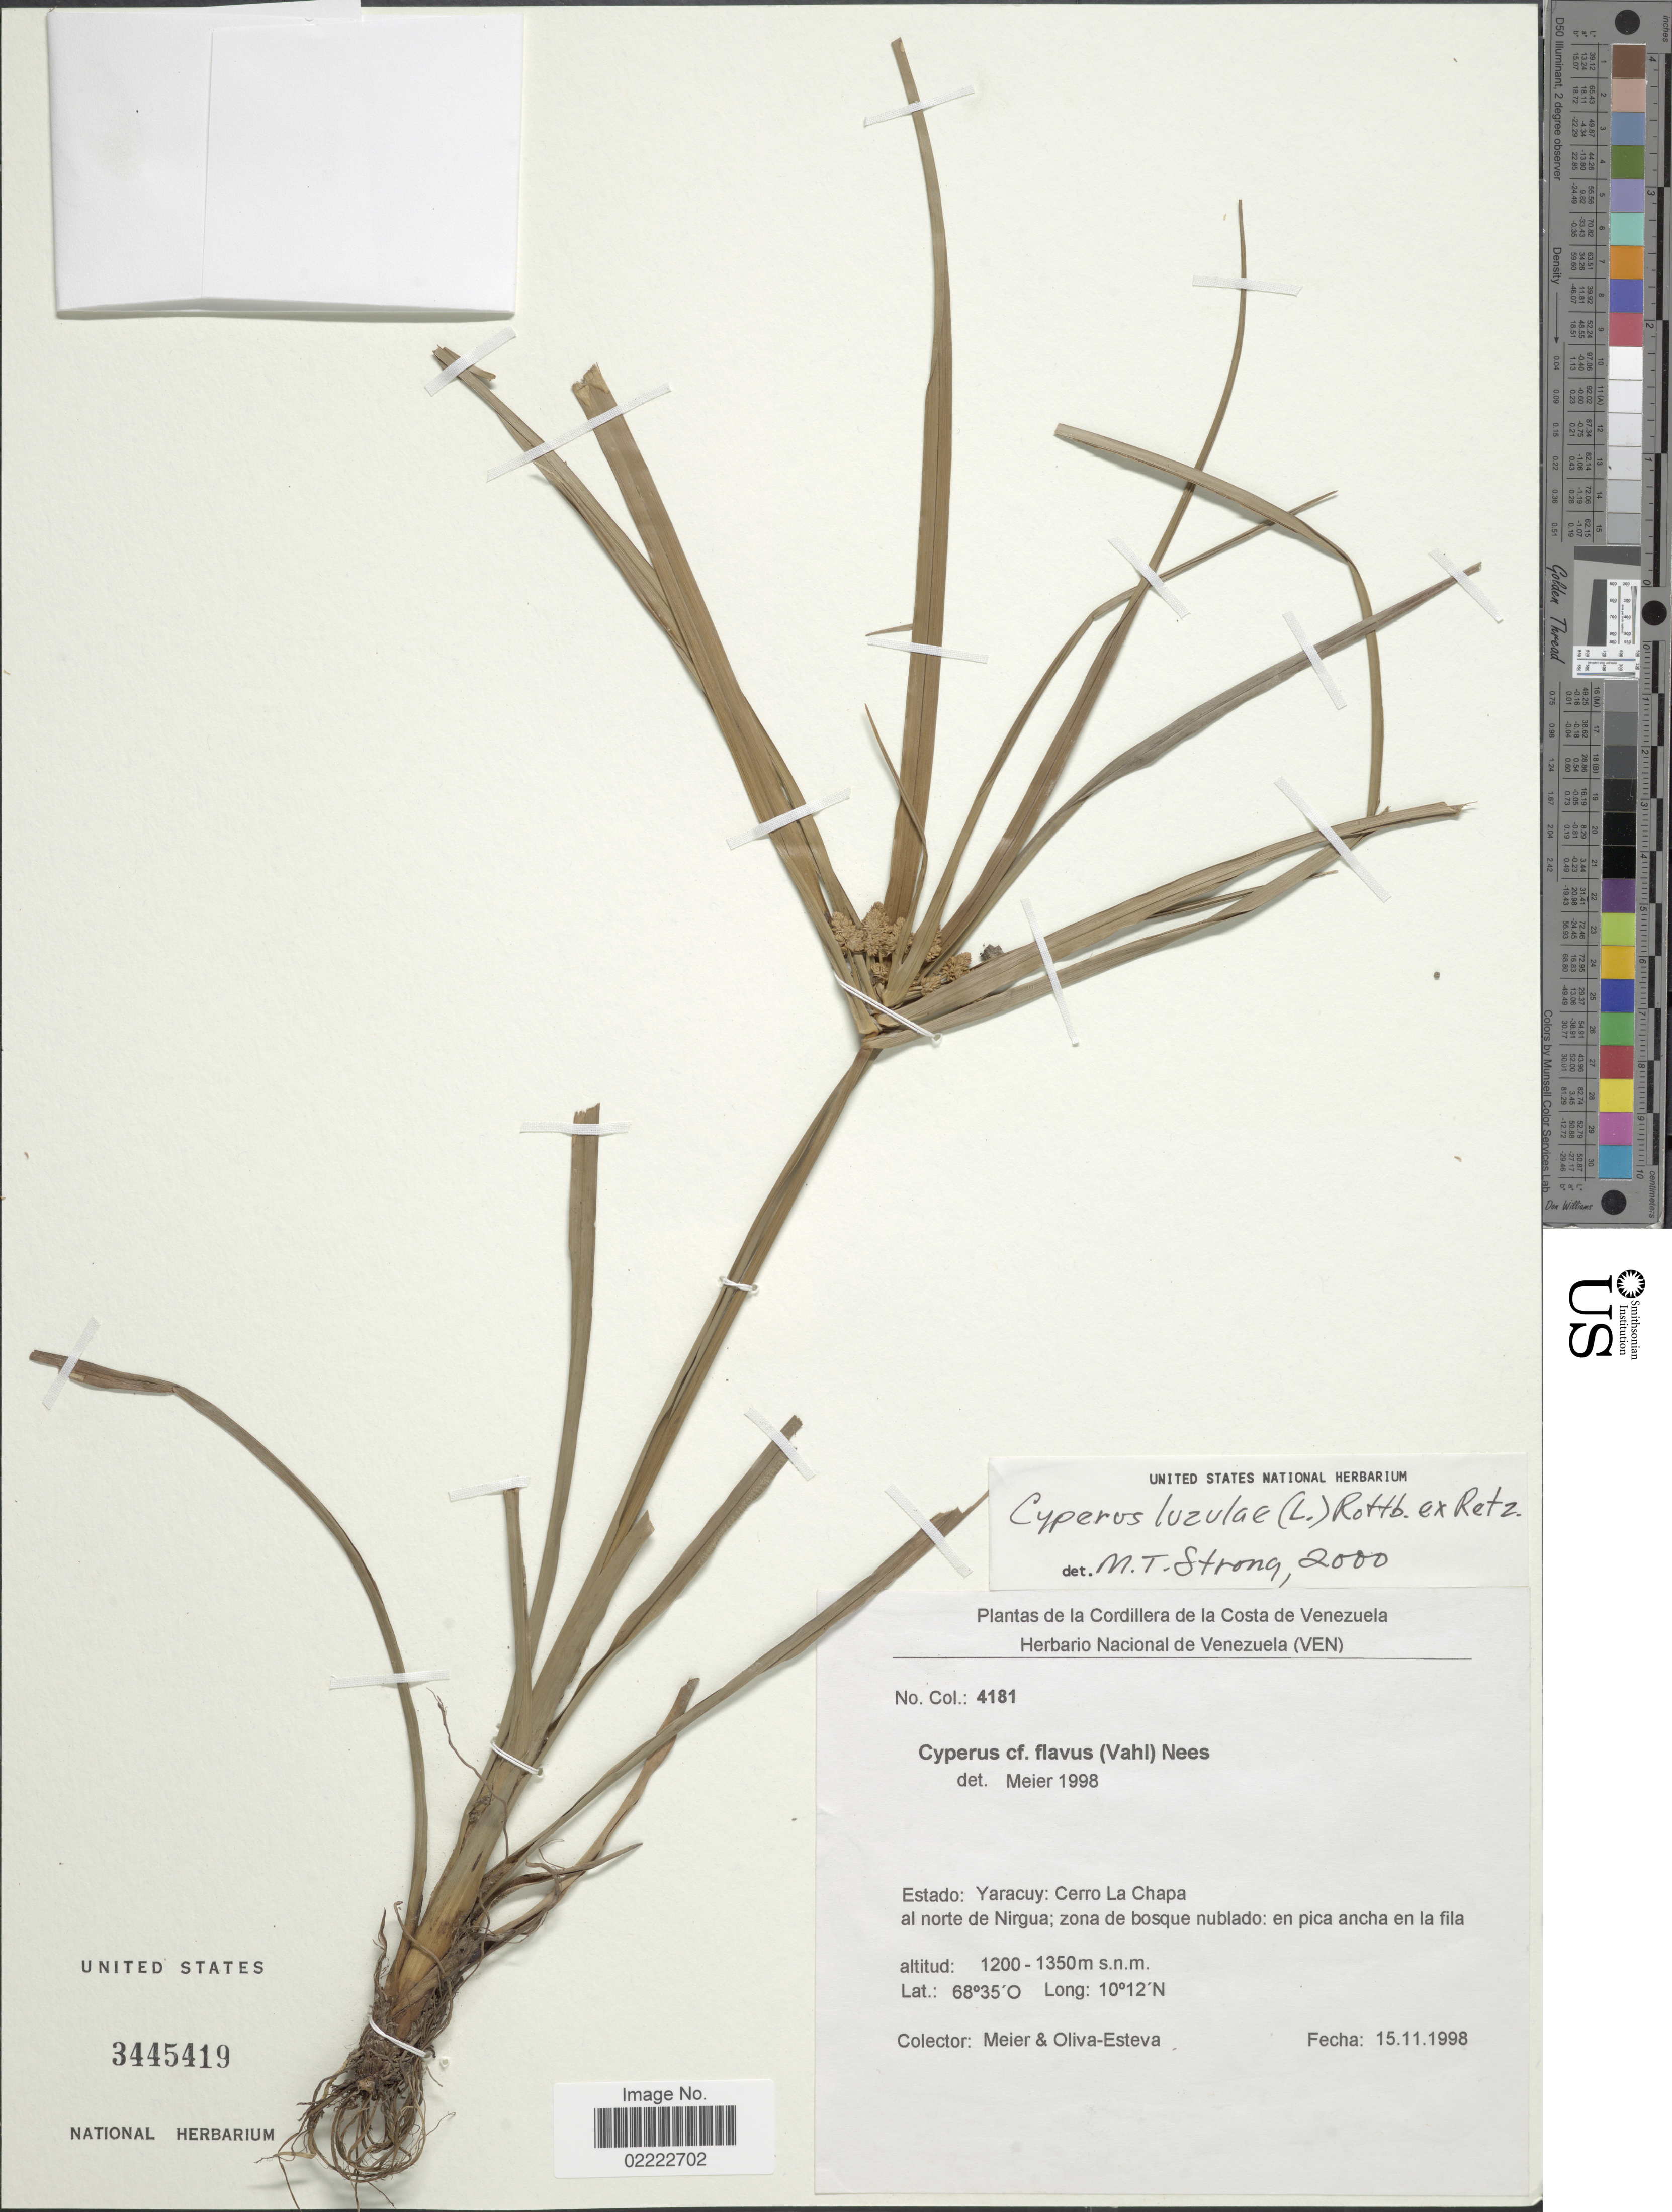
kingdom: Plantae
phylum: Tracheophyta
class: Liliopsida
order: Poales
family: Cyperaceae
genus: Cyperus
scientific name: Cyperus luzulae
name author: (L.) Rottb. ex Retz.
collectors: Meier & -. Oliva-esteva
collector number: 4181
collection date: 1998-11-15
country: Venezuela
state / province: Yaracuy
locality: Cerro La Chapa al norte de Nirgua; zona de bosque nublado: en pica ancha en la fila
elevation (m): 1200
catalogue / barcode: US 3445419